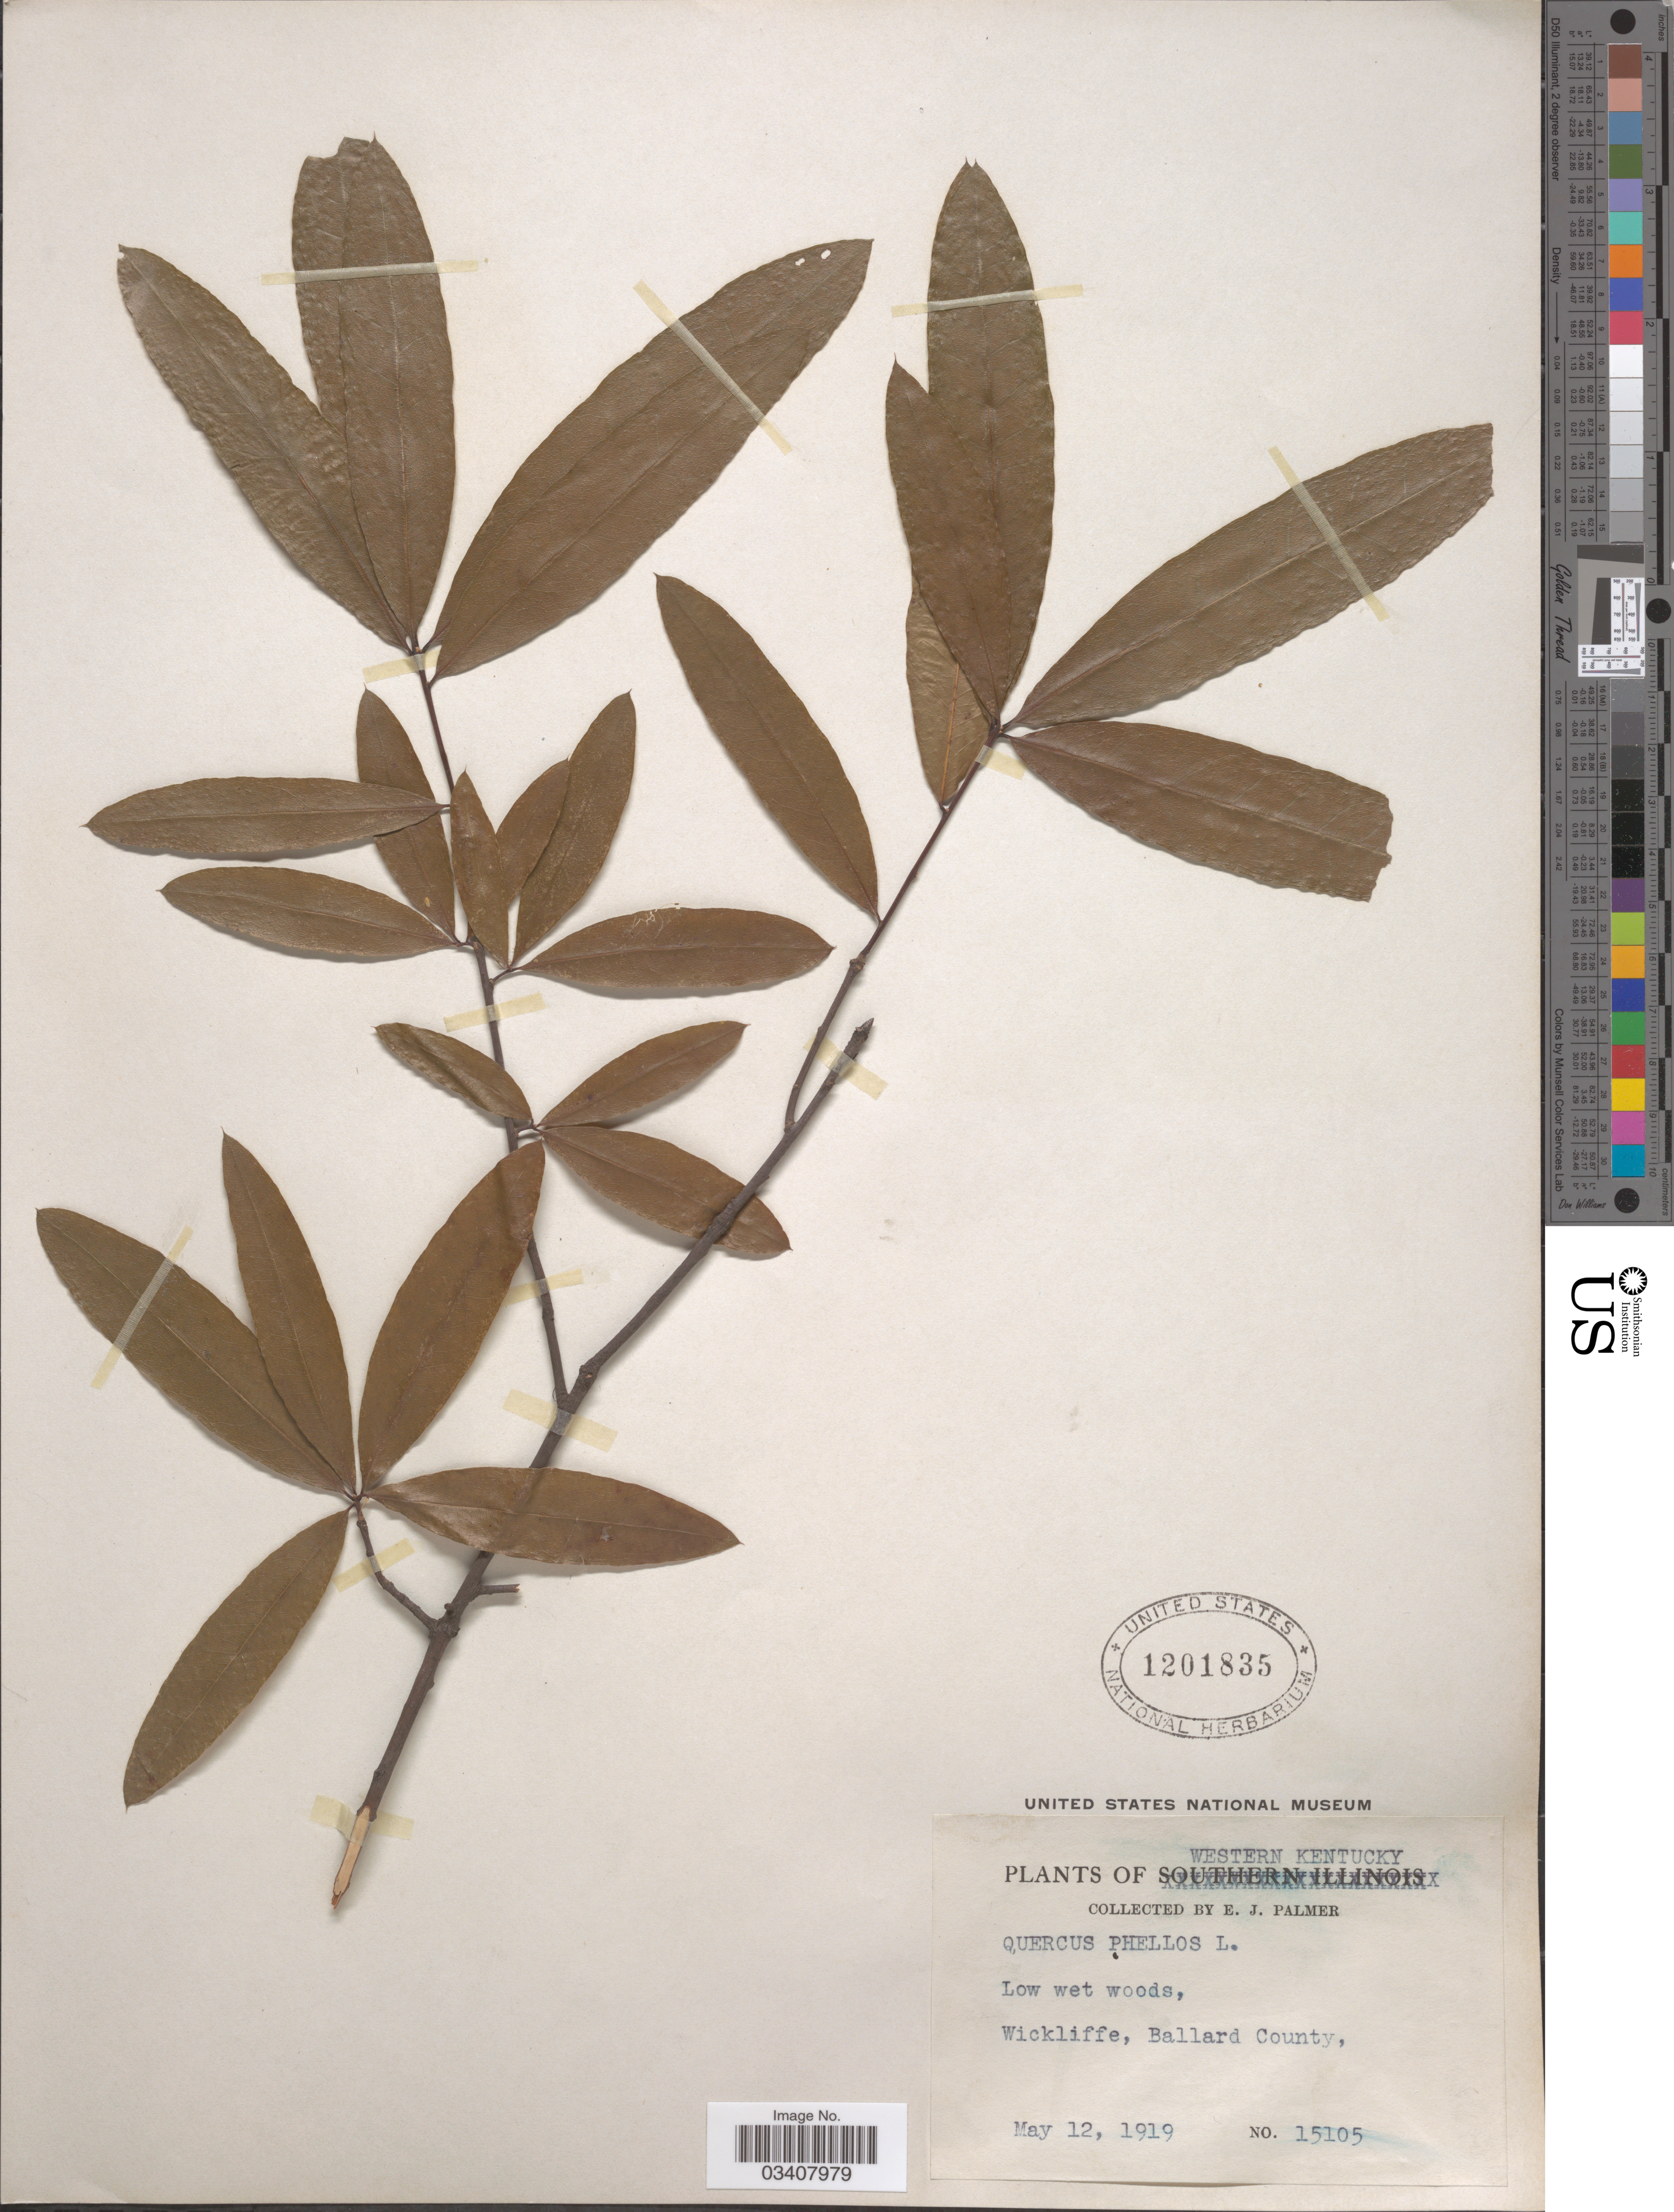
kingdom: Plantae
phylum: Tracheophyta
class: Magnoliopsida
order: Fagales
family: Fagaceae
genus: Quercus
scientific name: Quercus phellos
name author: L.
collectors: E. J. Palmer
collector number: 15105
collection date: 1919-05-12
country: United States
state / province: Kentucky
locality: Western Kentucky. Low wet woods, Wickliffe, Ballard County.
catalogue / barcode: US 1201835